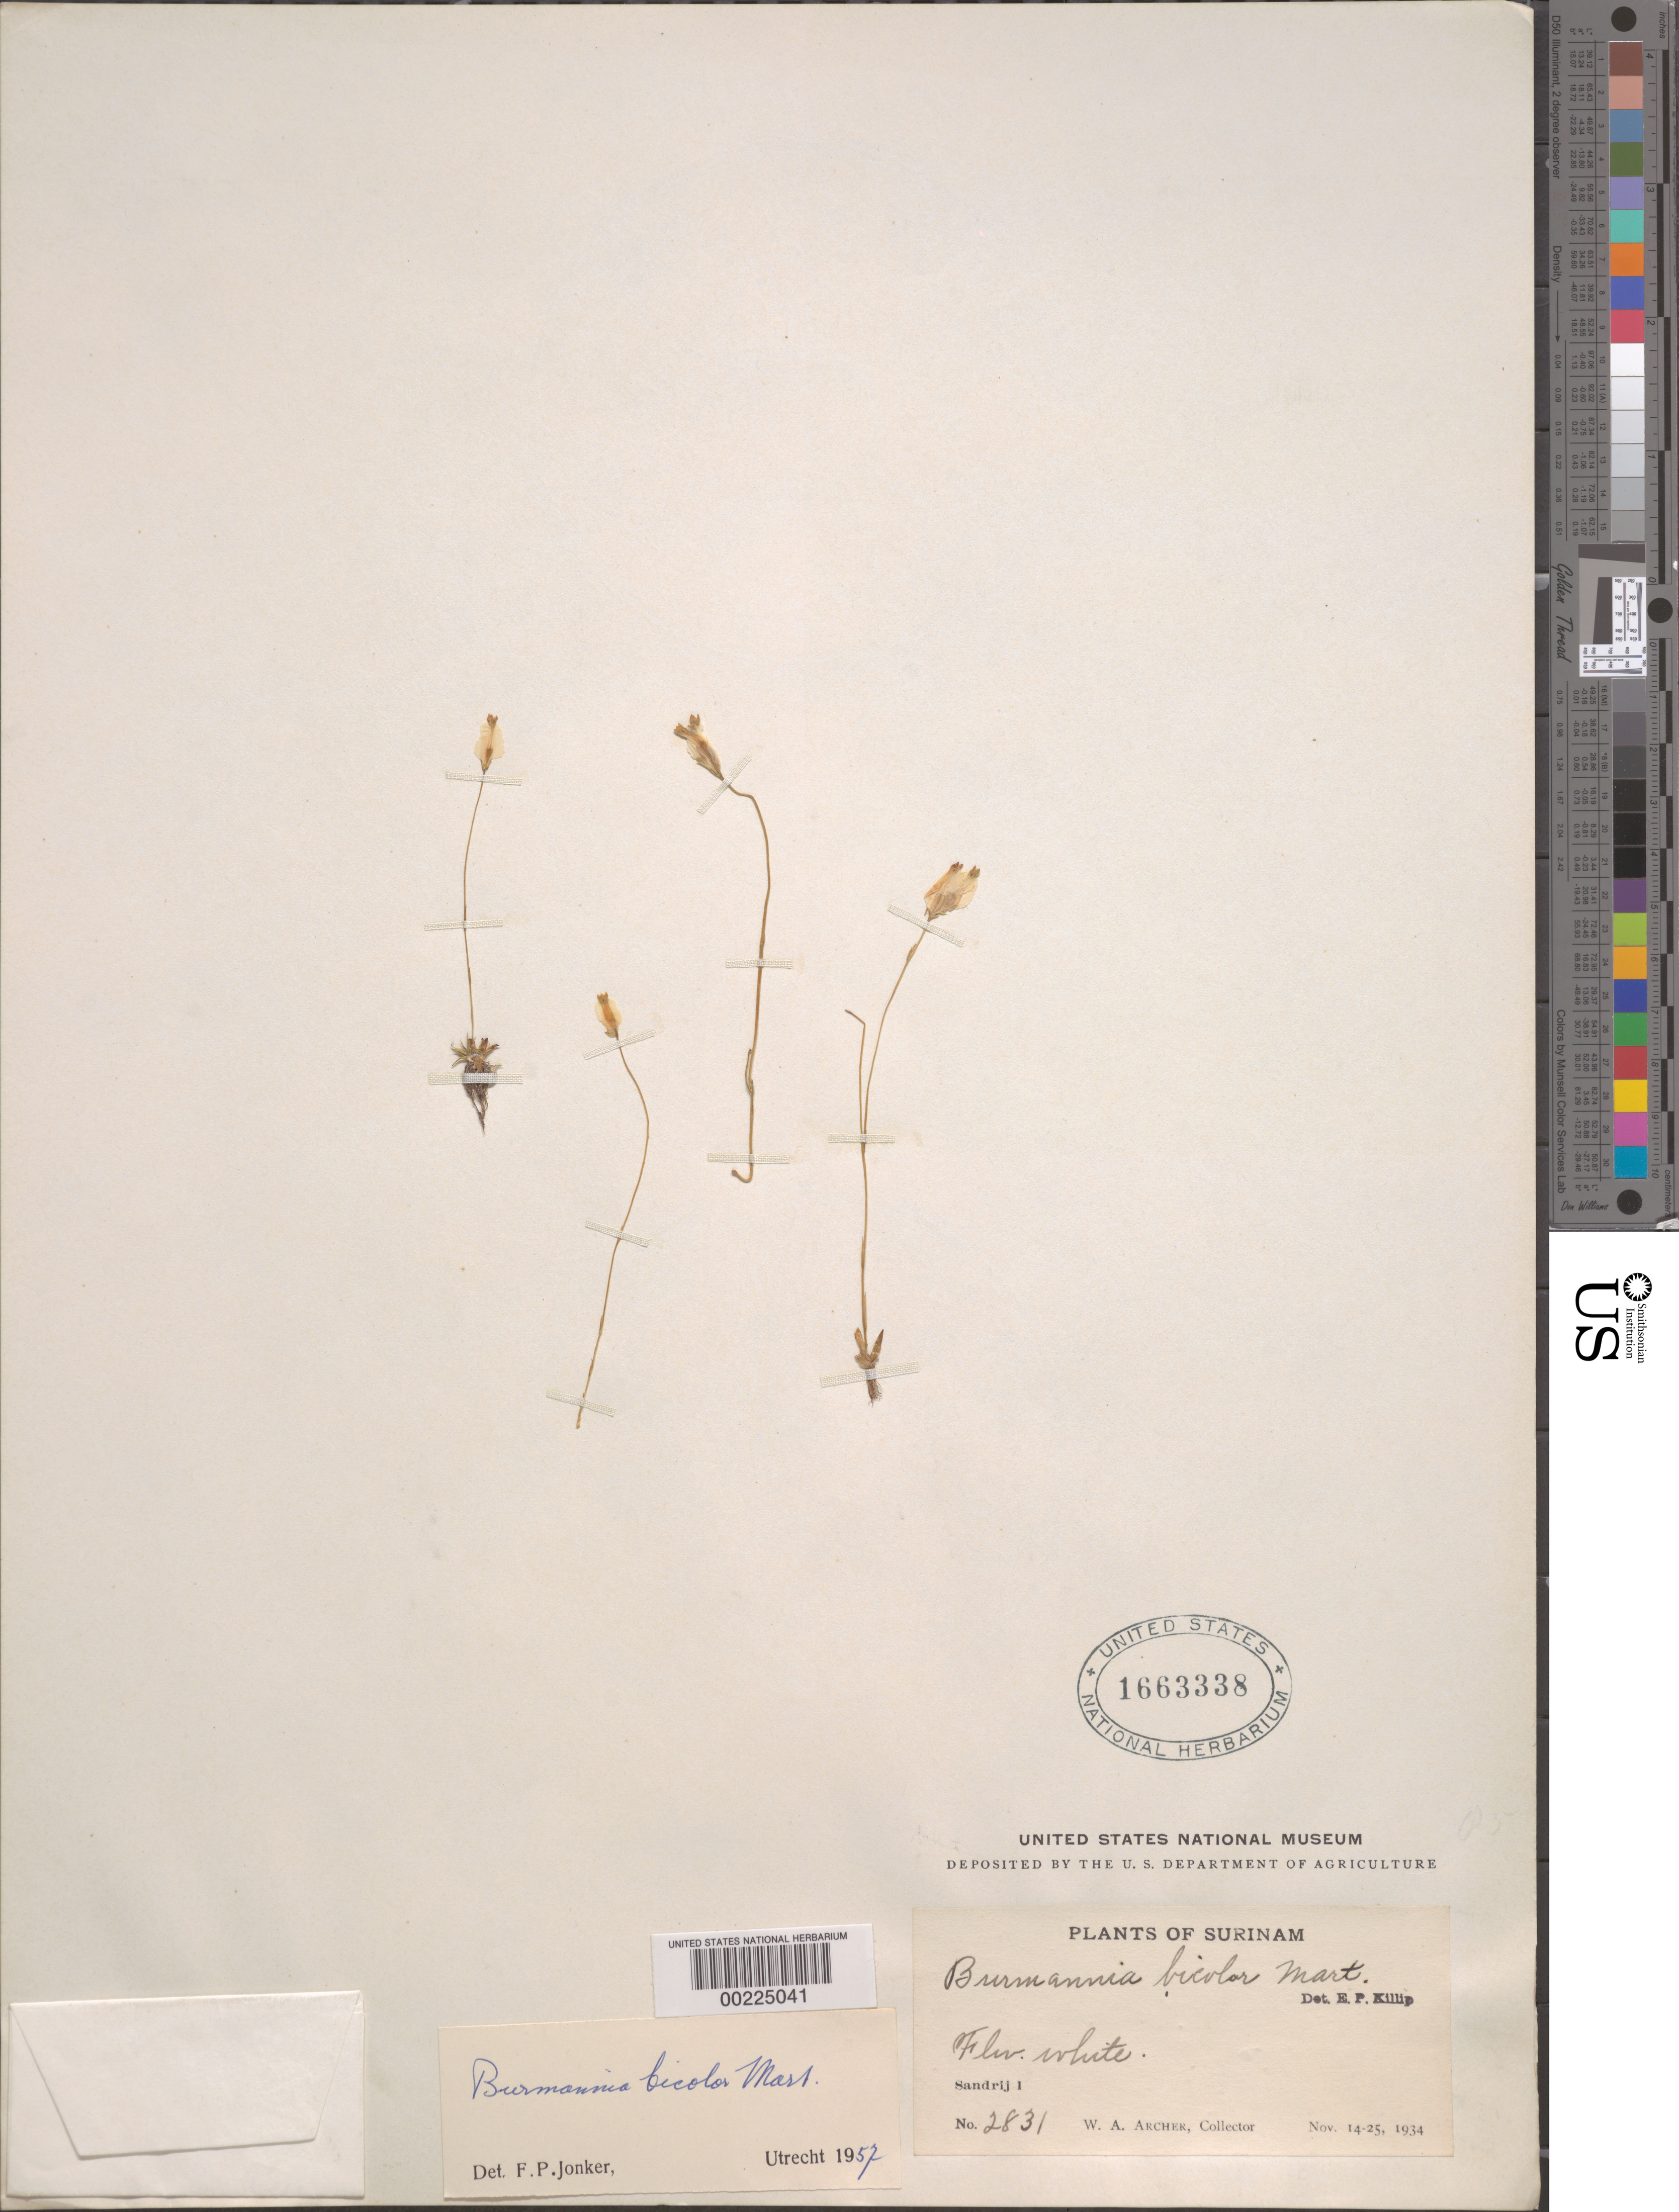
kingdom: Plantae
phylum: Tracheophyta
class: Liliopsida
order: Dioscoreales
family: Burmanniaceae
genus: Burmannia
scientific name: Burmannia bicolor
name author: Mart.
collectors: W. A. Archer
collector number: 2831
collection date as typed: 14 Nov 1934 to 25 Nov 1934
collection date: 1934-11-14/1934-11-25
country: Suriname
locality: Sandrij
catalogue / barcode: US 1663338